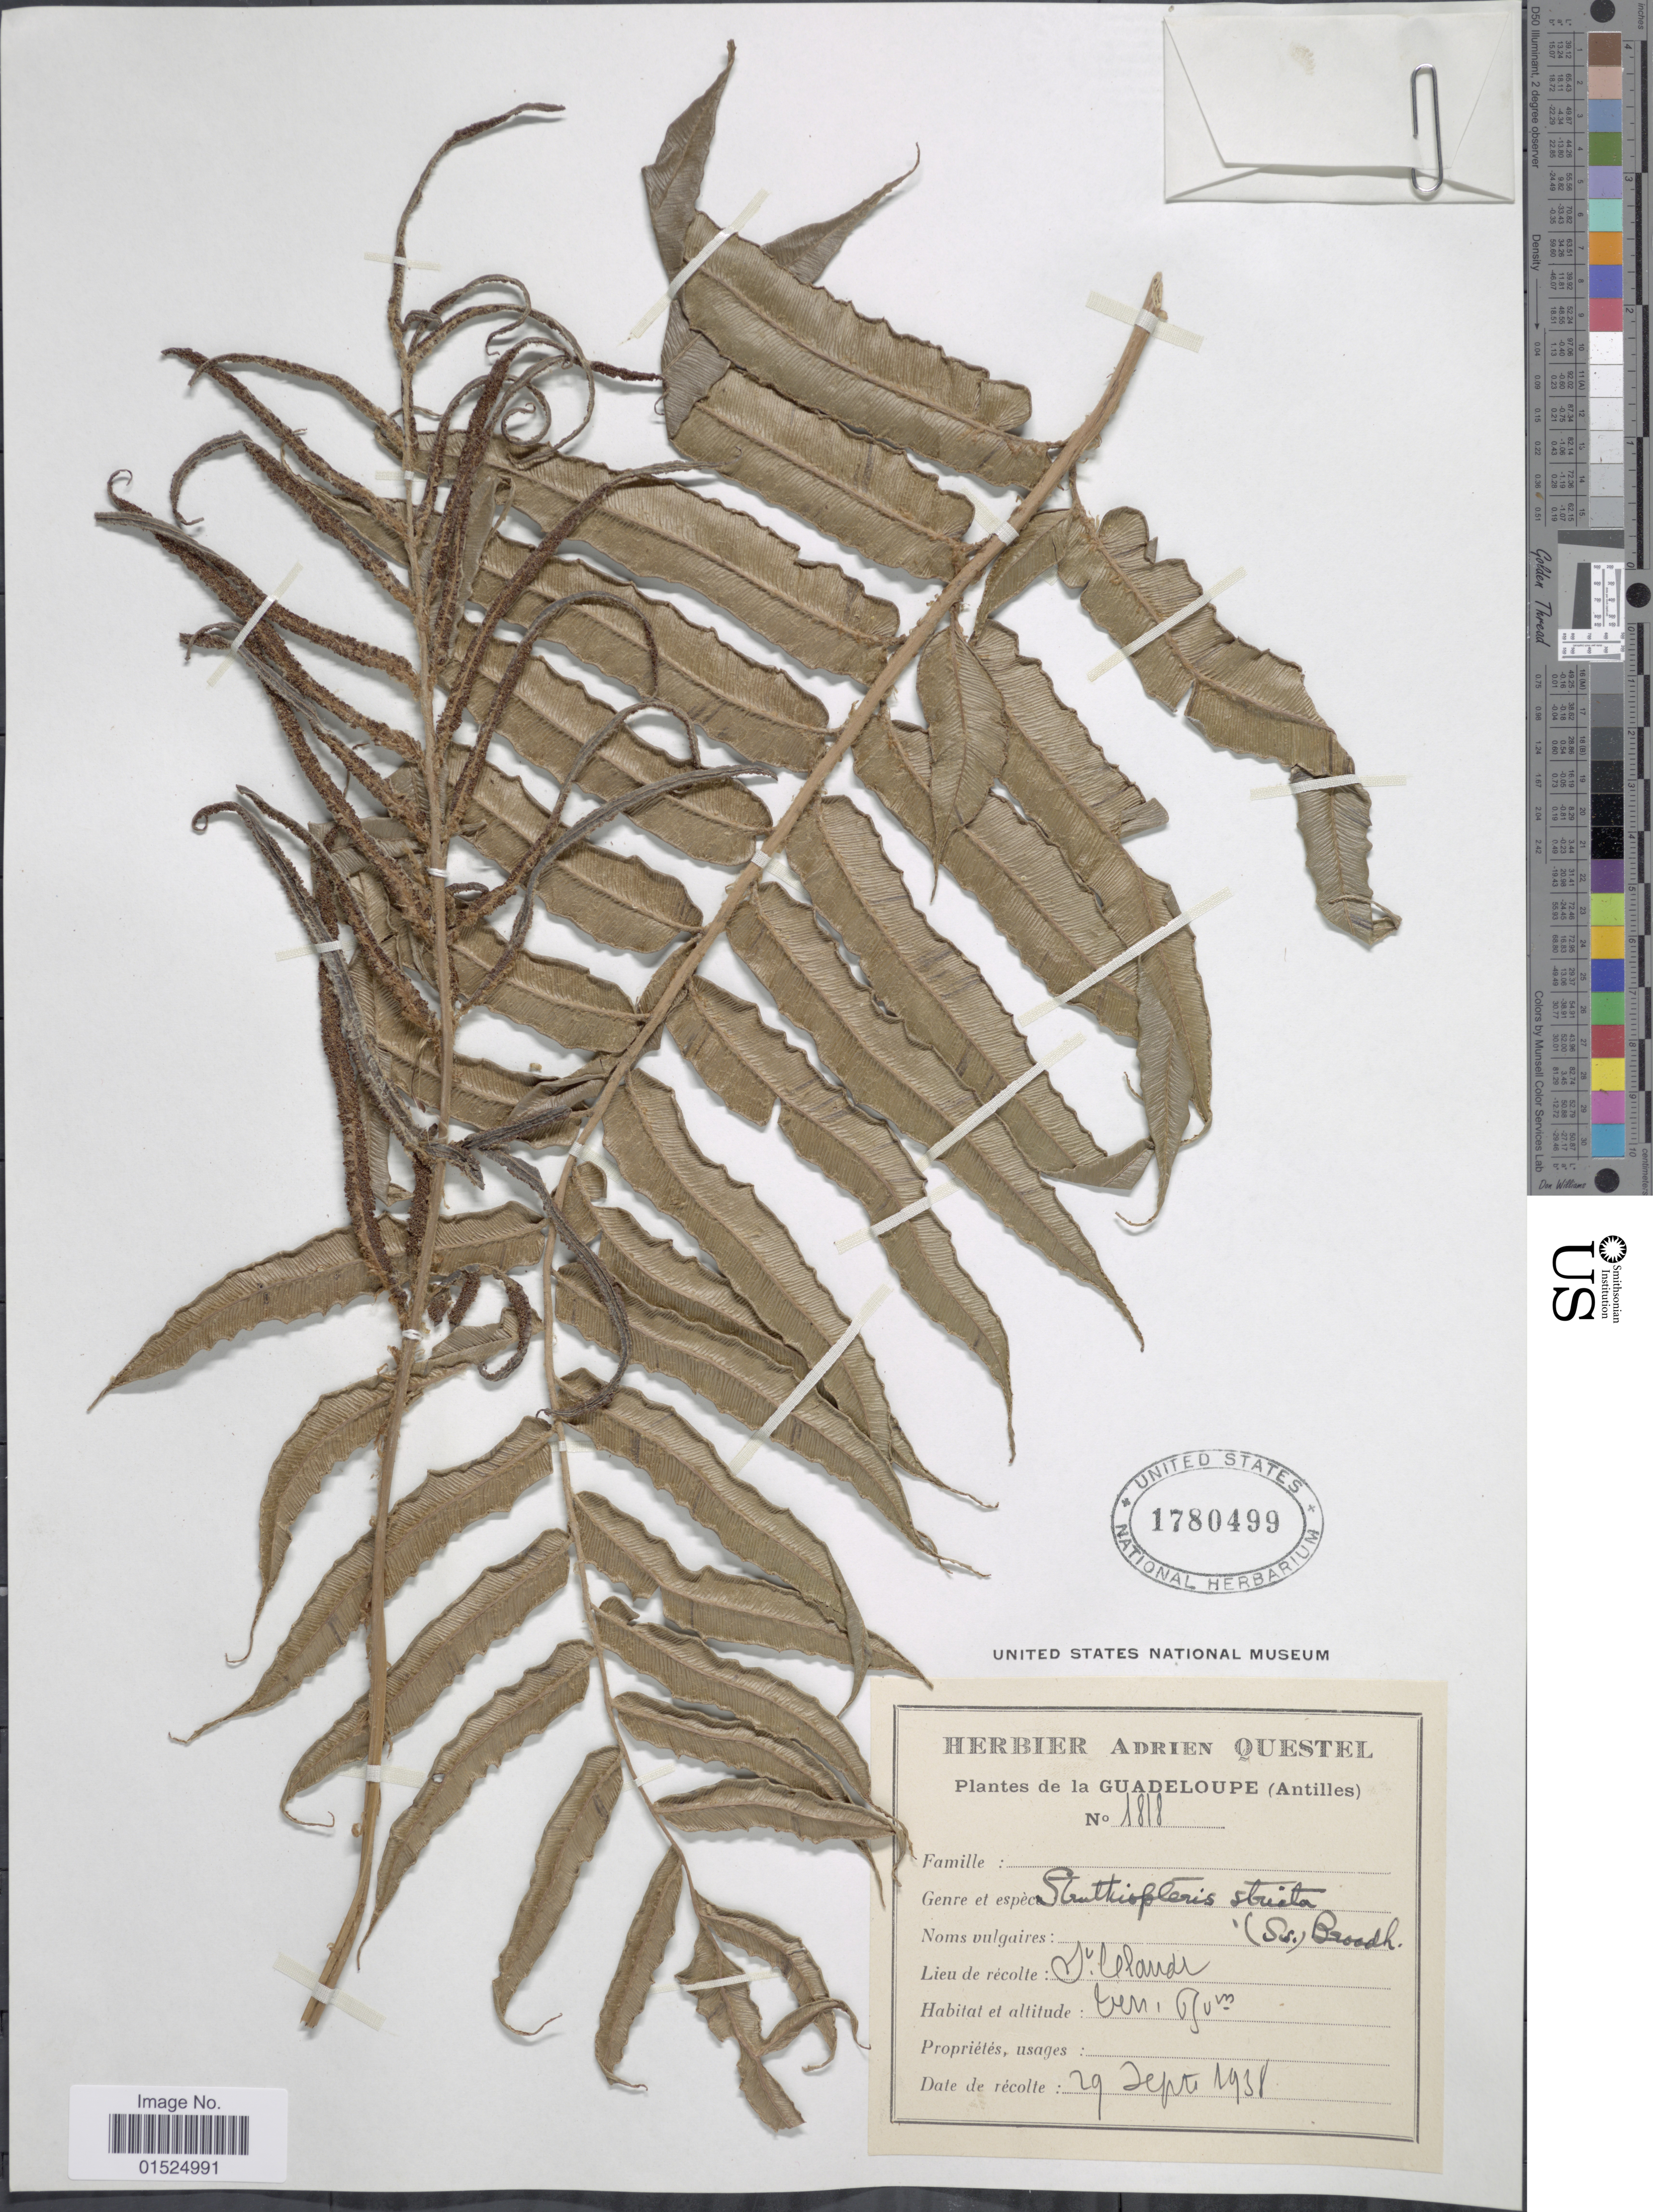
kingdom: Plantae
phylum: Tracheophyta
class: Polypodiopsida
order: Polypodiales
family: Blechnaceae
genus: Blechnum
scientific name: Blechnum ryanii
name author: Hieron.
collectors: ex herb. A. Questal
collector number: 1818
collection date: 1938-09-29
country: Guadeloupe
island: Leeward Is.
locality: St Claude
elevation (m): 1670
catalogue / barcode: US 1780499